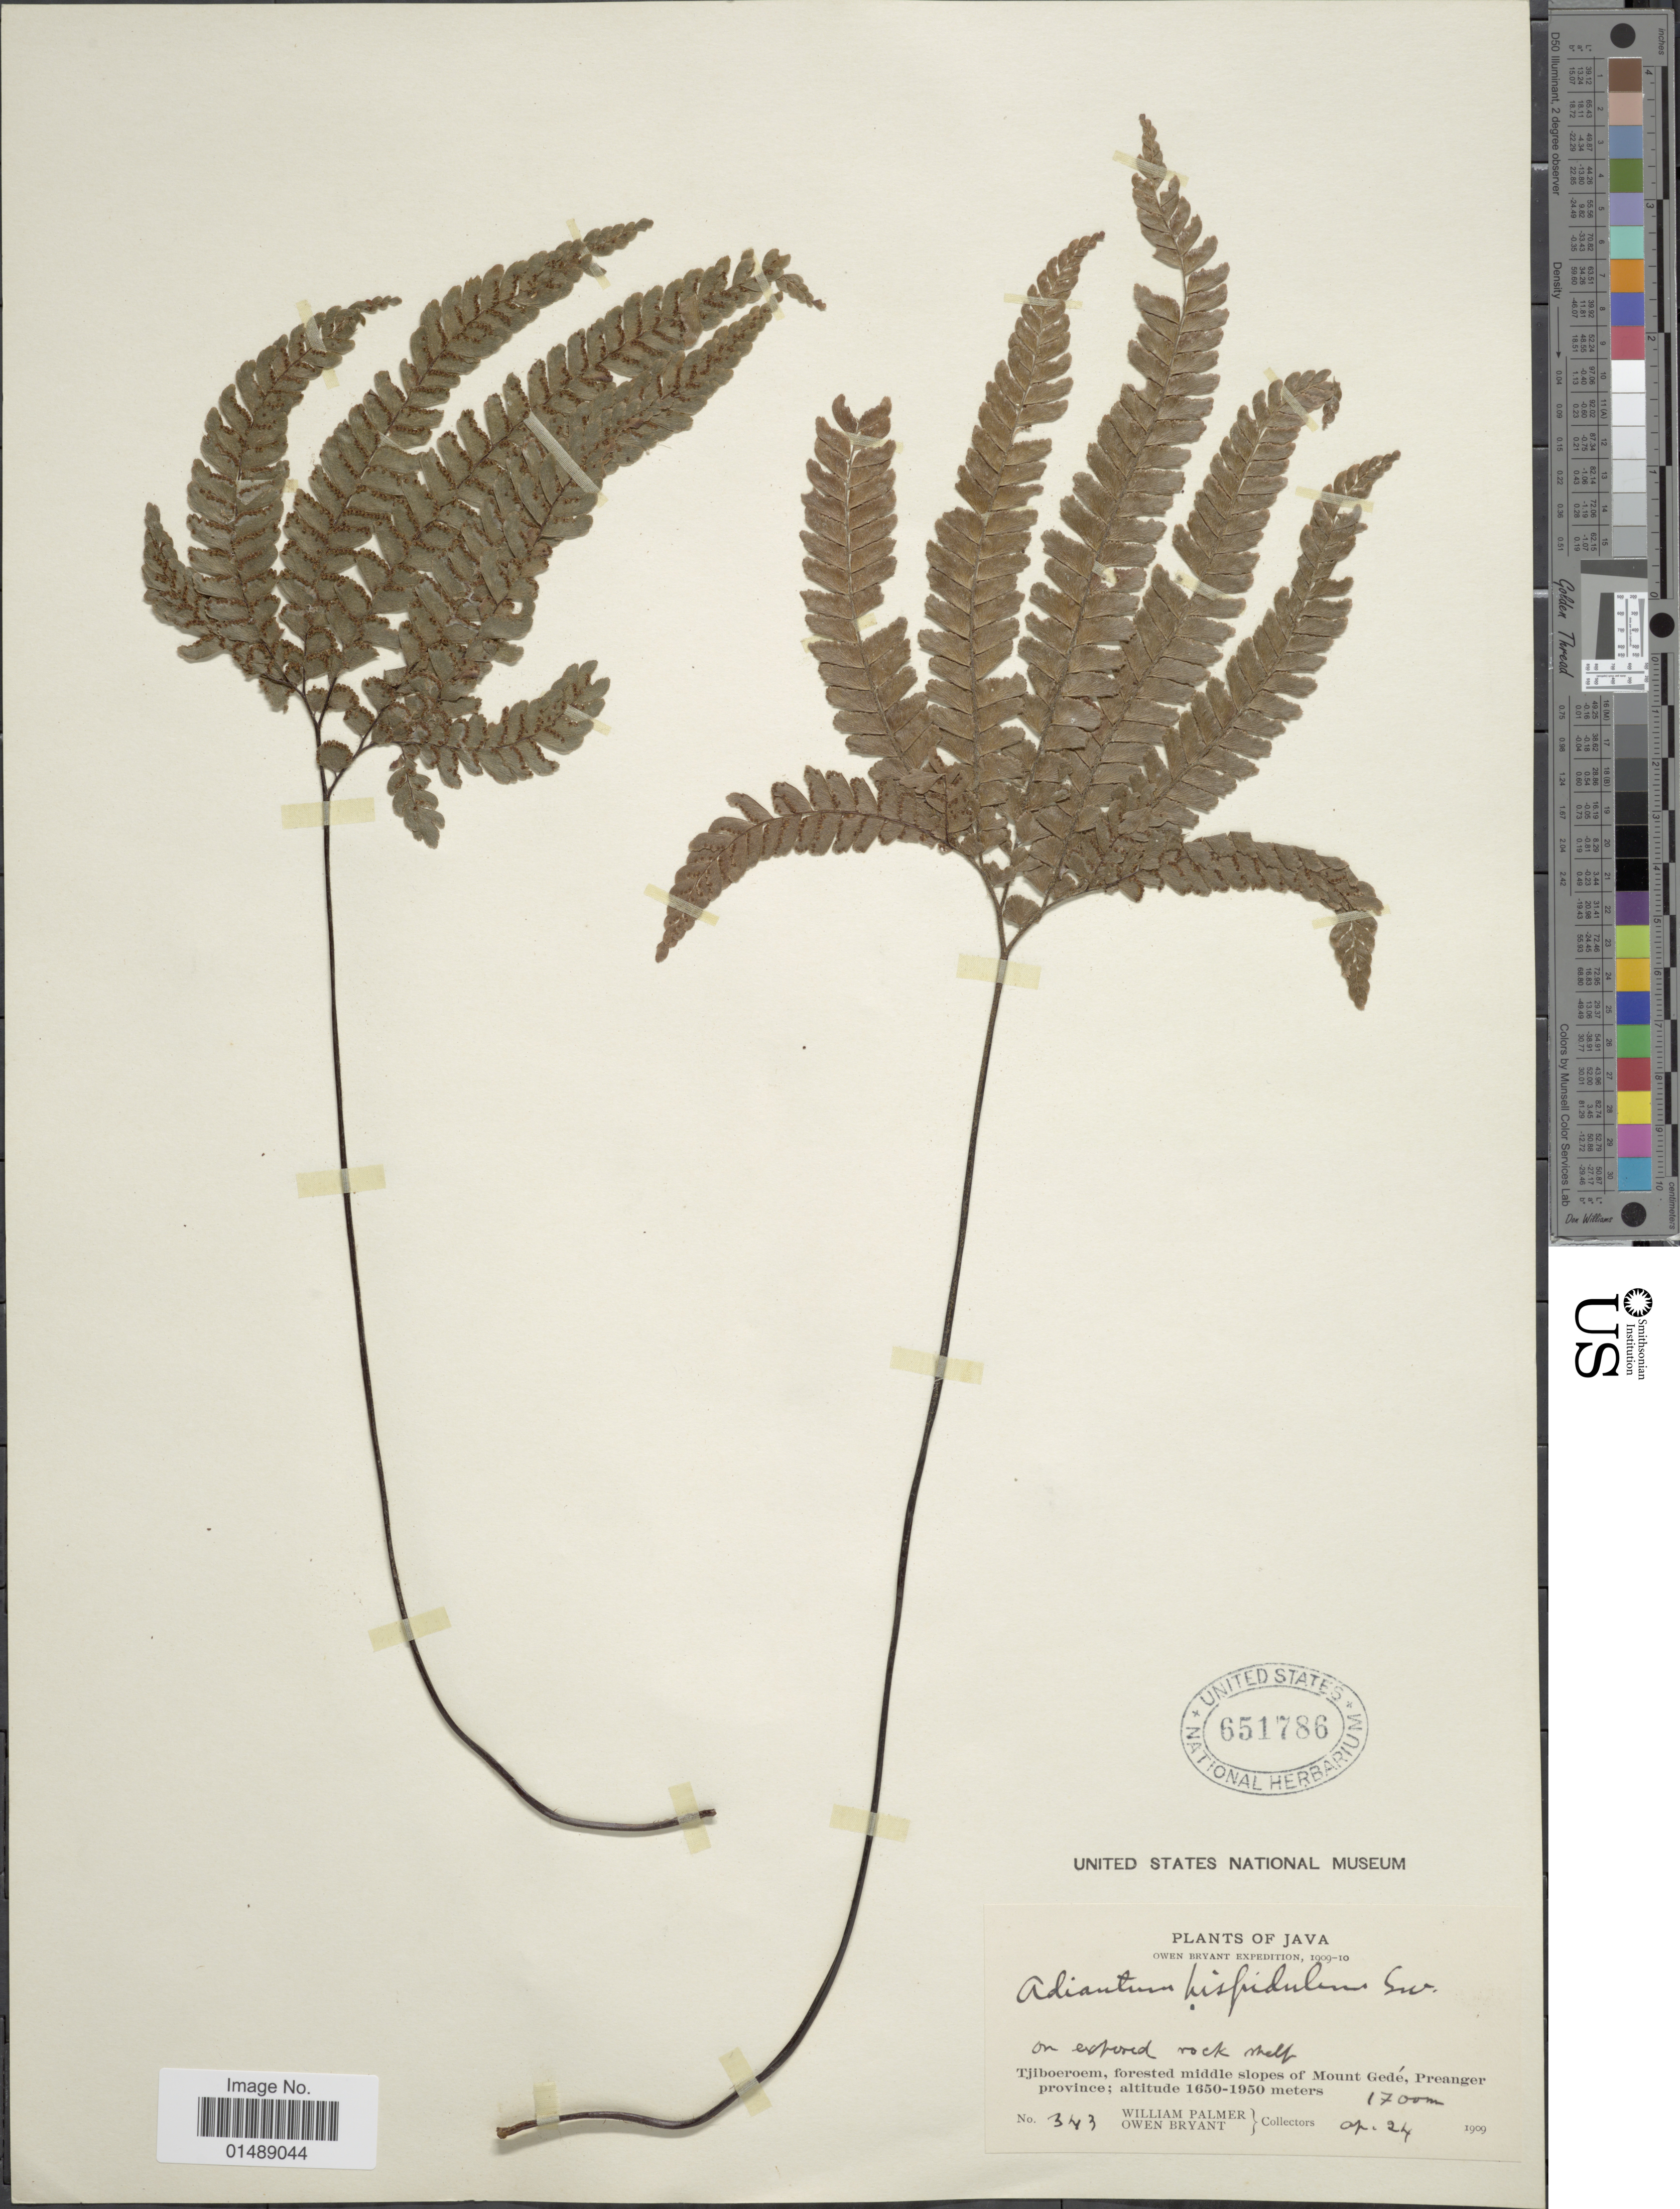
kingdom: Plantae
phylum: Tracheophyta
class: Polypodiopsida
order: Polypodiales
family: Pteridaceae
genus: Adiantum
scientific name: Adiantum hispidulum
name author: Sw.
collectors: W. Palmer & O. Bryant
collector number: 343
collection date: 1909-04-24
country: Indonesia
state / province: Java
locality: Forested middle slopes of Mount Gede, Preanger province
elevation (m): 1650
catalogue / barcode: US 651786